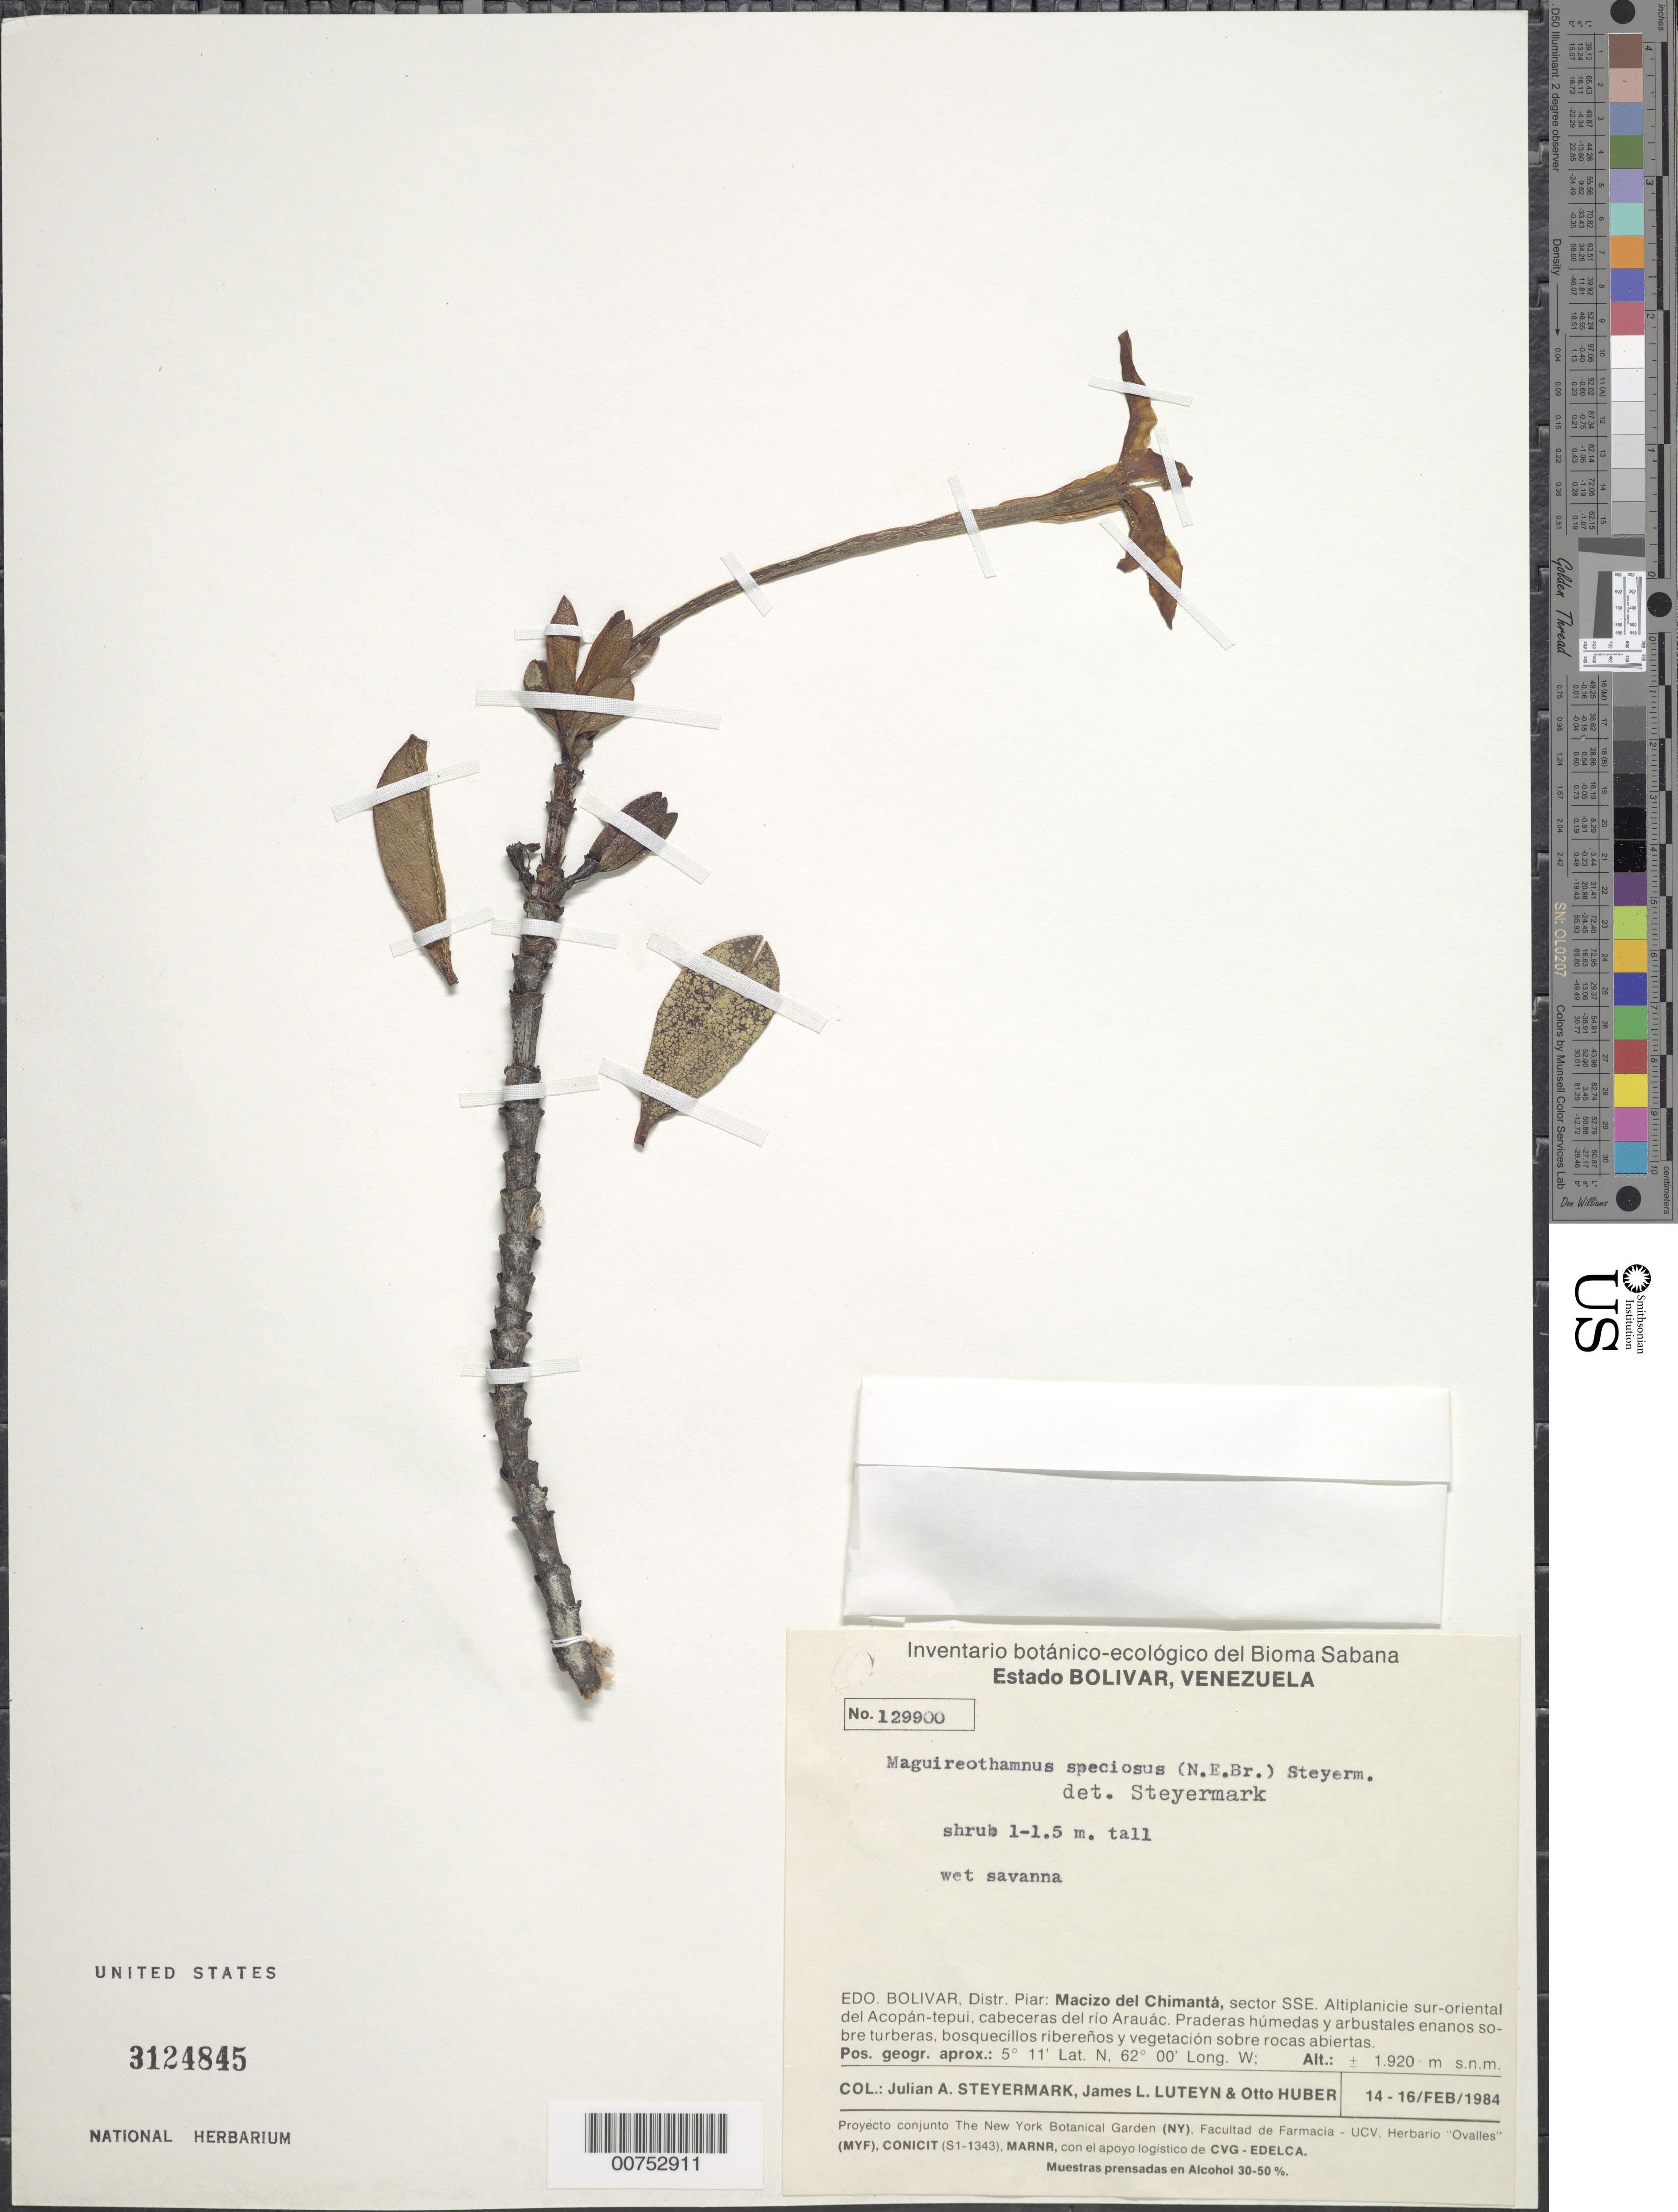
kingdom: Plantae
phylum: Tracheophyta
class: Magnoliopsida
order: Gentianales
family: Rubiaceae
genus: Maguireothamnus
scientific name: Maguireothamnus speciosus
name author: (N.E. Br.) Steyerm.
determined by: Steyermark, Julian A., (VEN)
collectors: J. Steyermark, J. L. Luteyn & O. Huber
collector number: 129900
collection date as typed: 14-Feb-84 to 16-Feb-84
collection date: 1984-02-14/1984-02-16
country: Venezuela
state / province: Bolívar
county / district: Piar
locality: Macizo del Chimantá, sector SSE. Altiplanicie sur-oriental del Acopán-tepuí, cabeceras del río Arauác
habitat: Wet savanna; praderas húmedas y arbustales enanos sobre turberas, bosquecillos ribereños y vegetación sobre rocas abiertas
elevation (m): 1920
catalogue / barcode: US 3124845